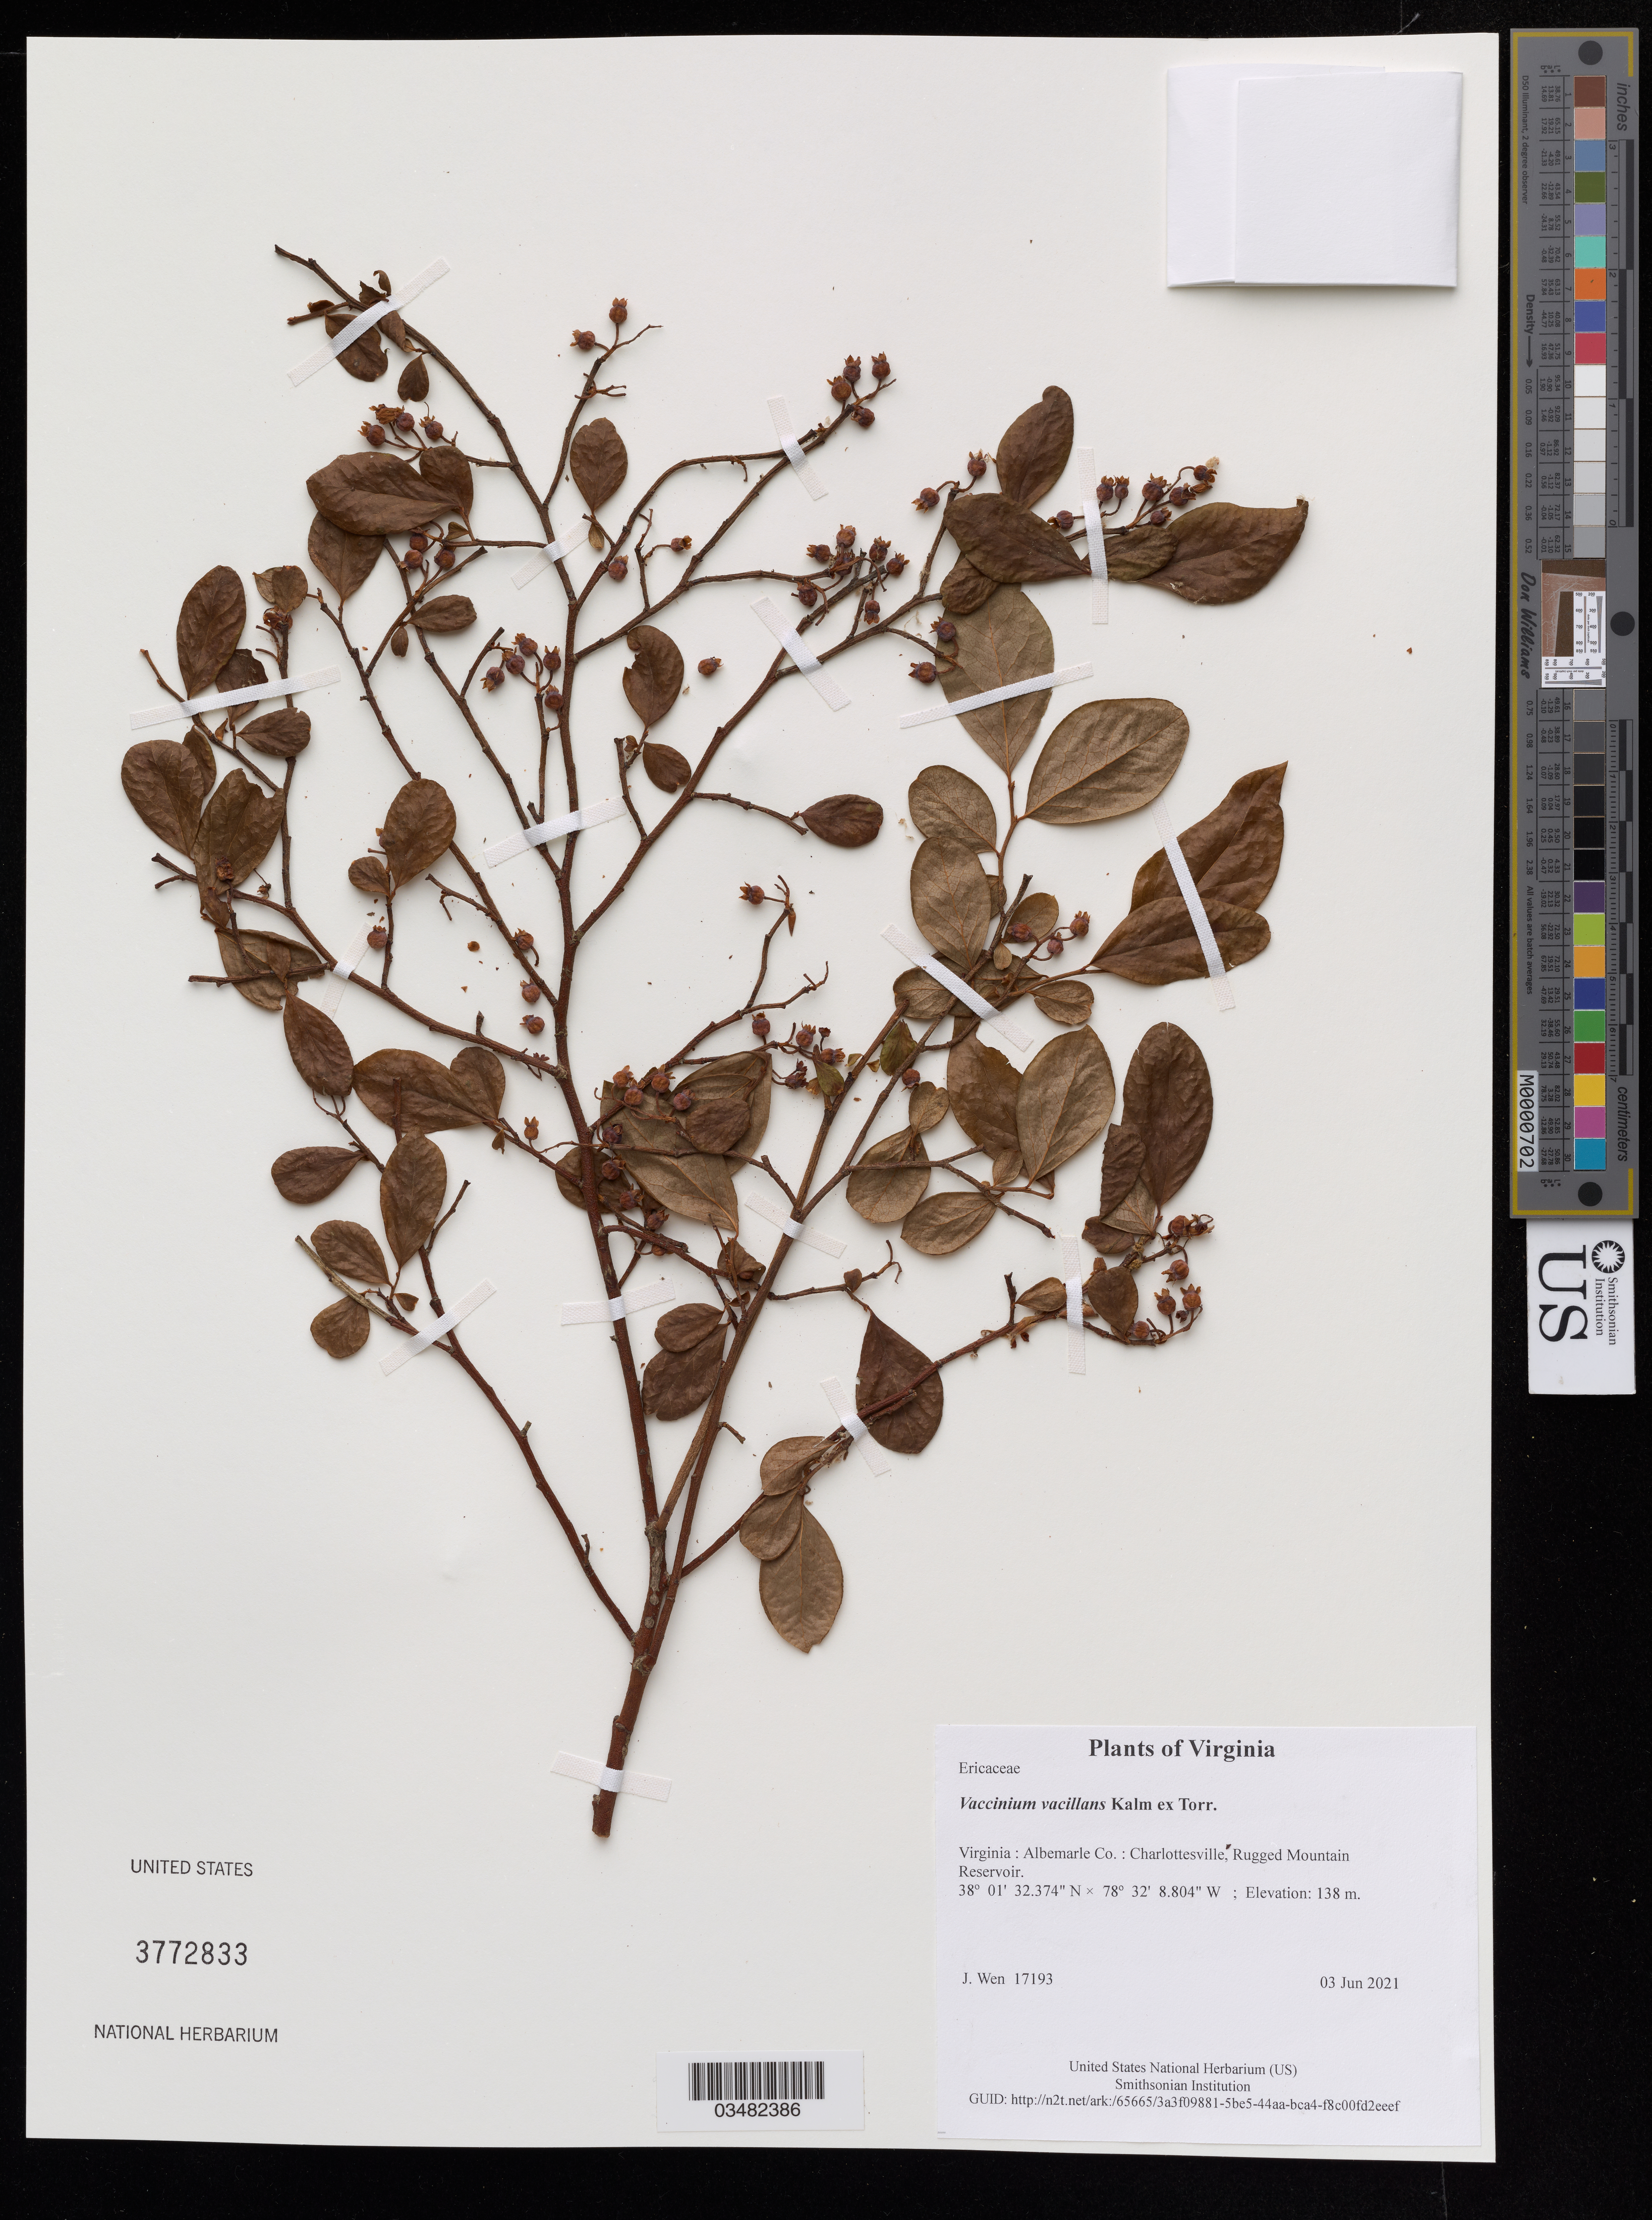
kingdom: Plantae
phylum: Tracheophyta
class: Magnoliopsida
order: Ericales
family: Ericaceae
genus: Vaccinium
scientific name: Vaccinium vacillans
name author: Kalm ex Torr.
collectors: J. Wen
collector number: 17193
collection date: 2021-06-03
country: United States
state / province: Virginia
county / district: Albemarle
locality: Charlottesville, Rugged Mountain Reservoir.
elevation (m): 138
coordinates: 38 01 32.374 N, 78 32 8.804 W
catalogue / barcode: US 3772833